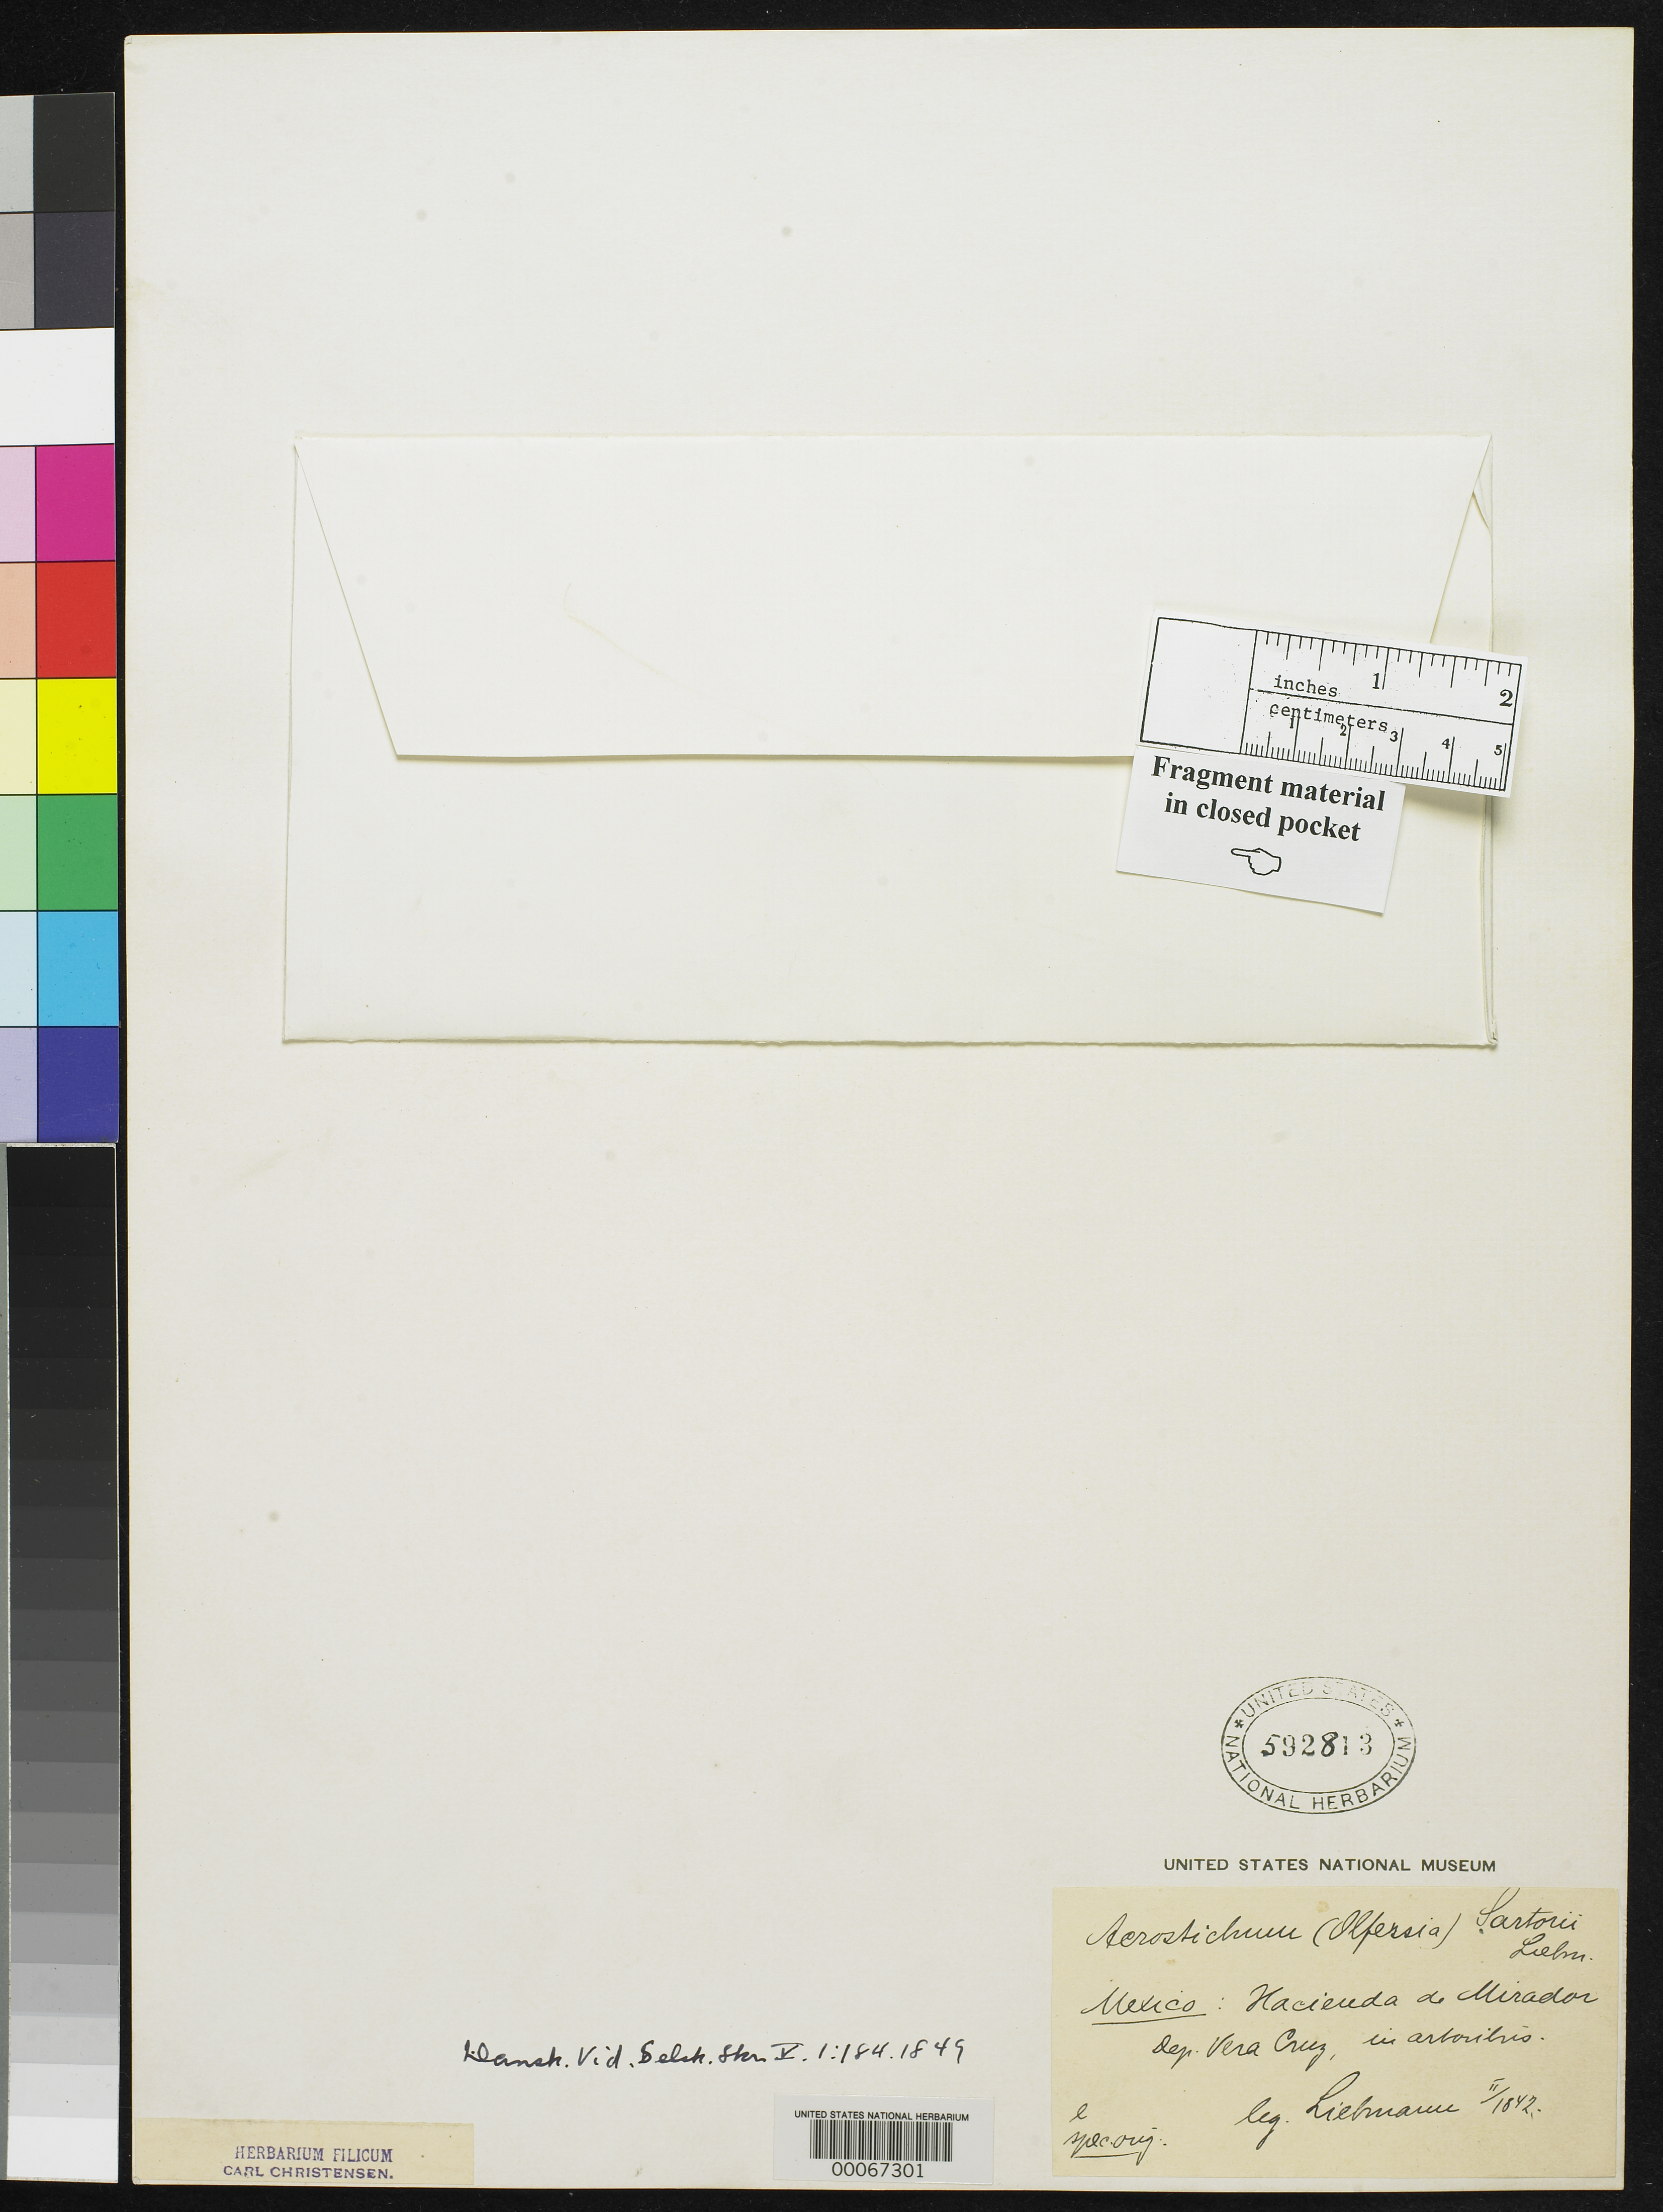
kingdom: Plantae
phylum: Tracheophyta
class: Polypodiopsida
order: Polypodiales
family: Pteridaceae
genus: Acrostichum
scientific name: Acrostichum sartorii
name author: Liebm.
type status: Type Fragment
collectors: F. M. Liebmann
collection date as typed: Feb 1842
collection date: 1842-02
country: Mexico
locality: E of Monserrat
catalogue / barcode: US 592813